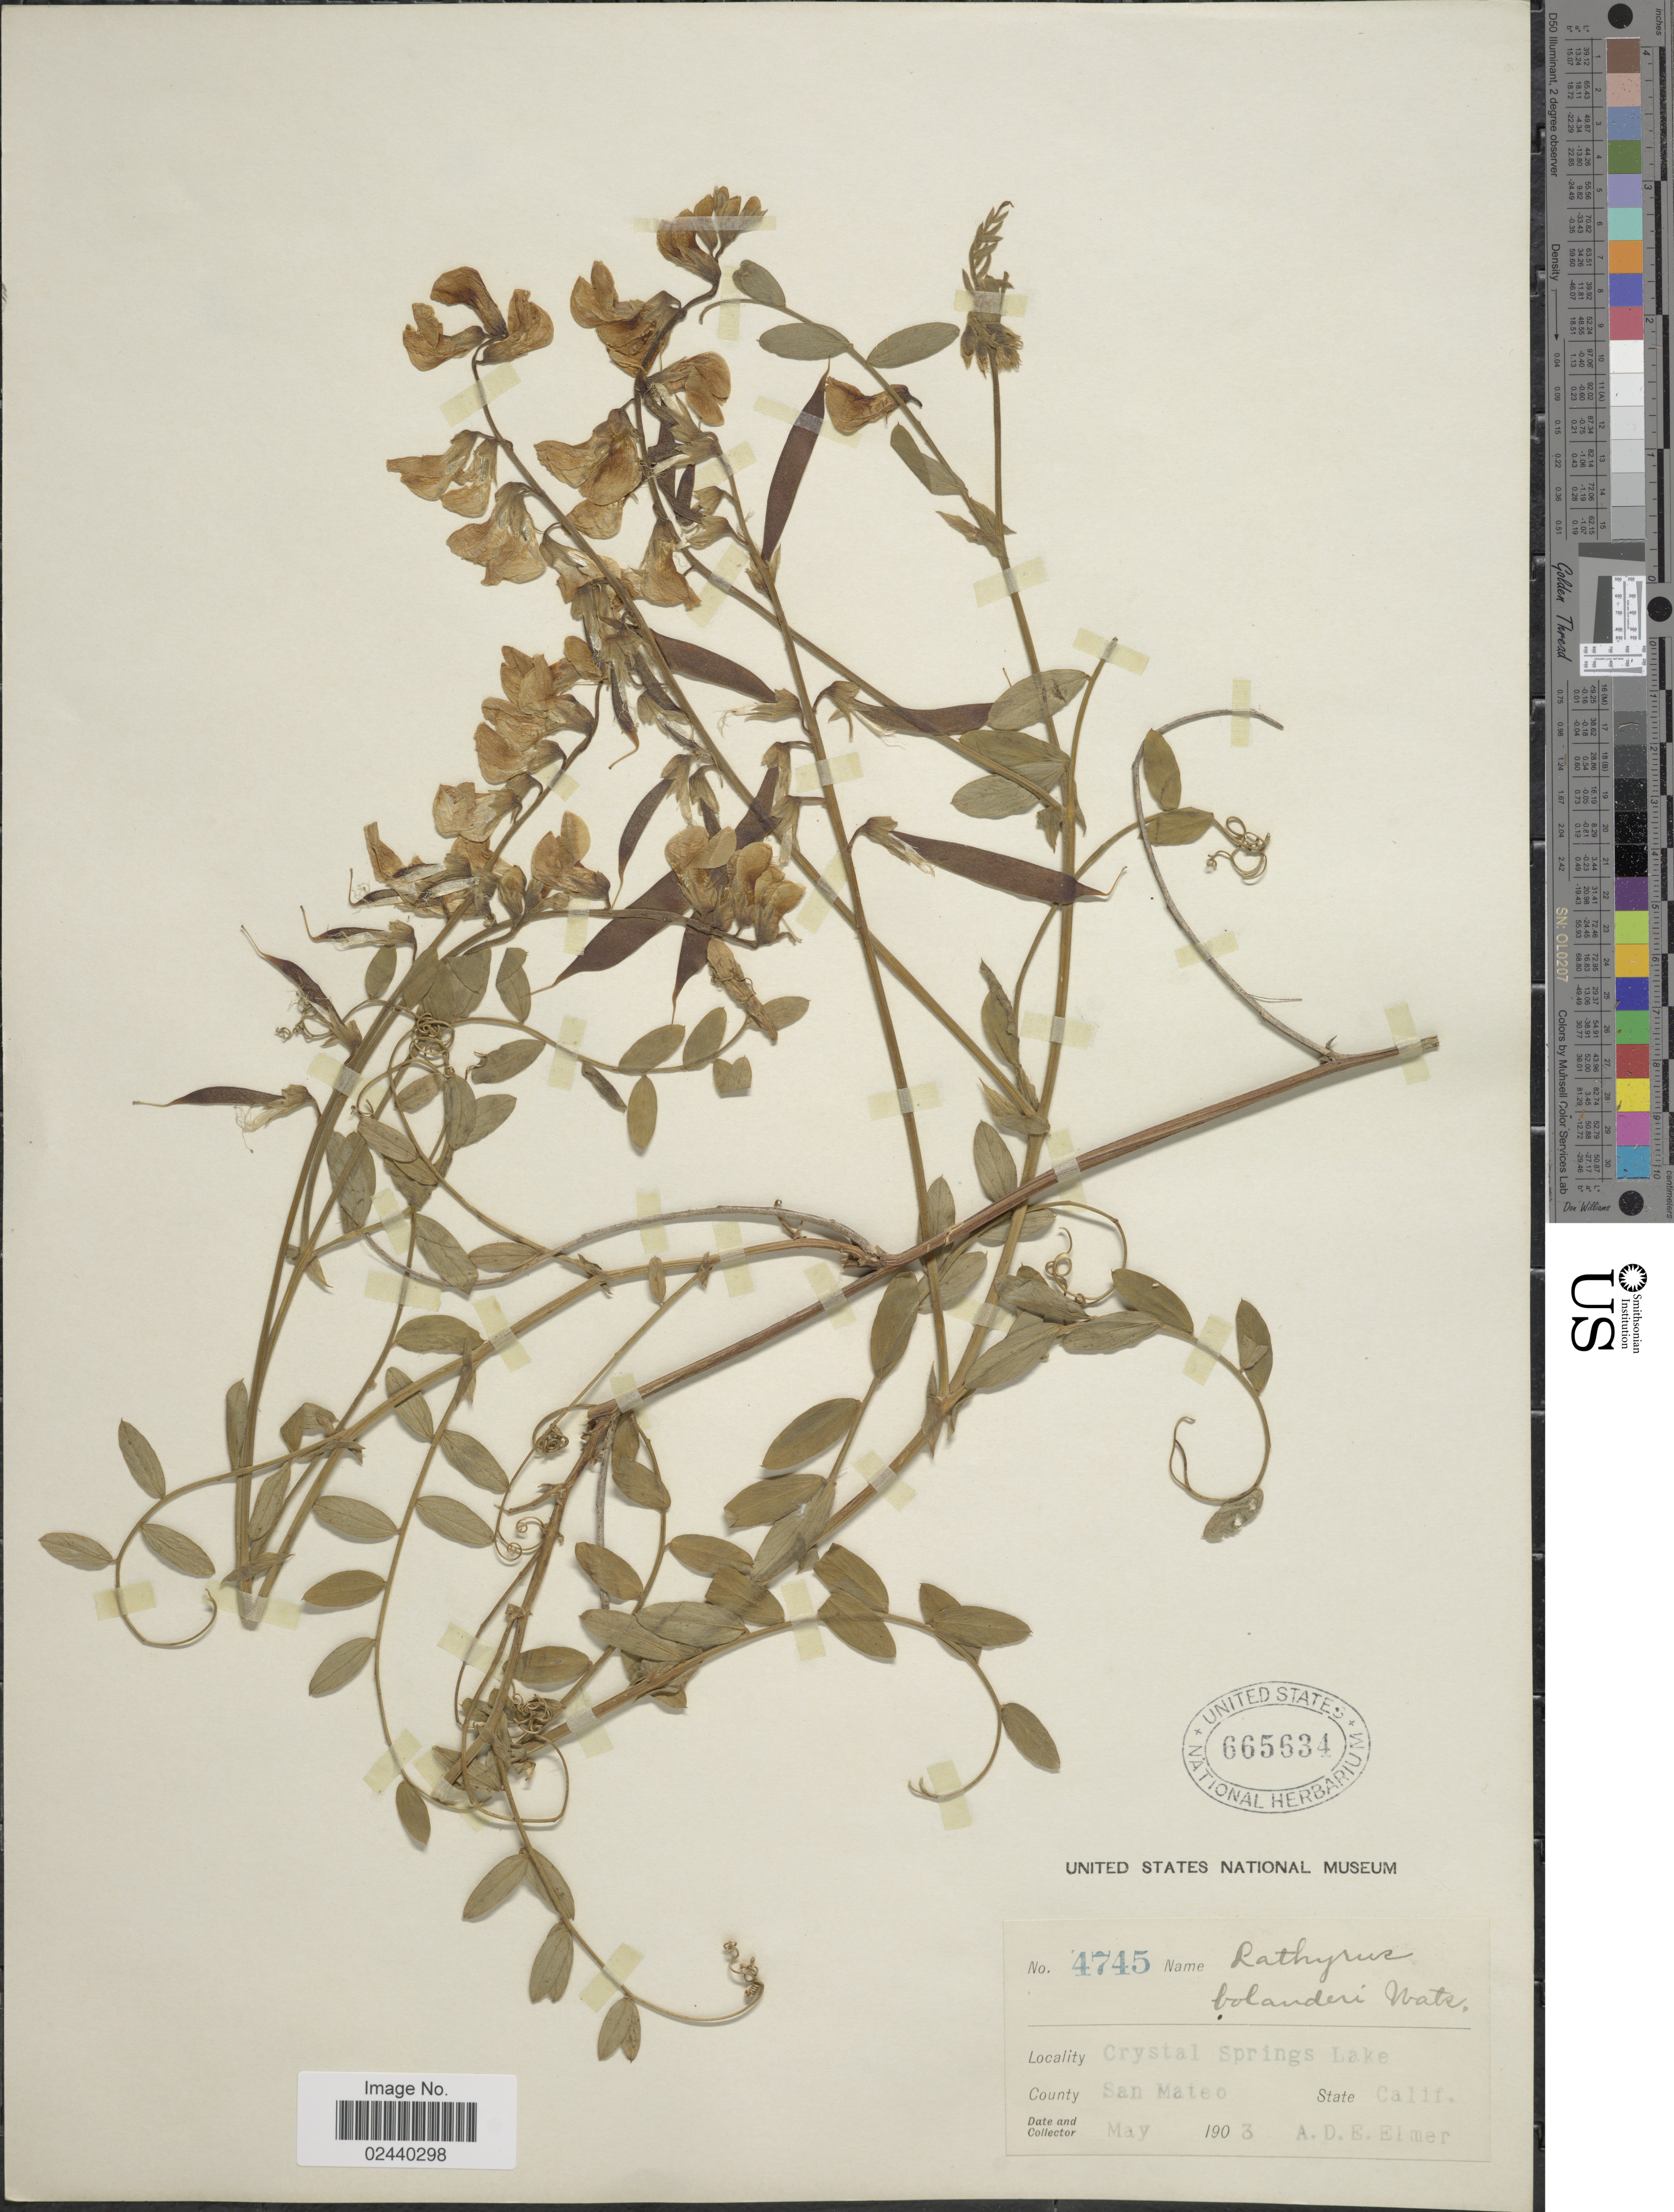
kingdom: Plantae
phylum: Tracheophyta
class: Magnoliopsida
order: Fabales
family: Fabaceae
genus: Lathyrus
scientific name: Lathyrus bolanderi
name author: S. Watson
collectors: A. D. E. Elmer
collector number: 4745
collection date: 1903-05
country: United States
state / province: California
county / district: San Mateo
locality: Crystal Springs Lake, County San Mateo.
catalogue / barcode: US 665634